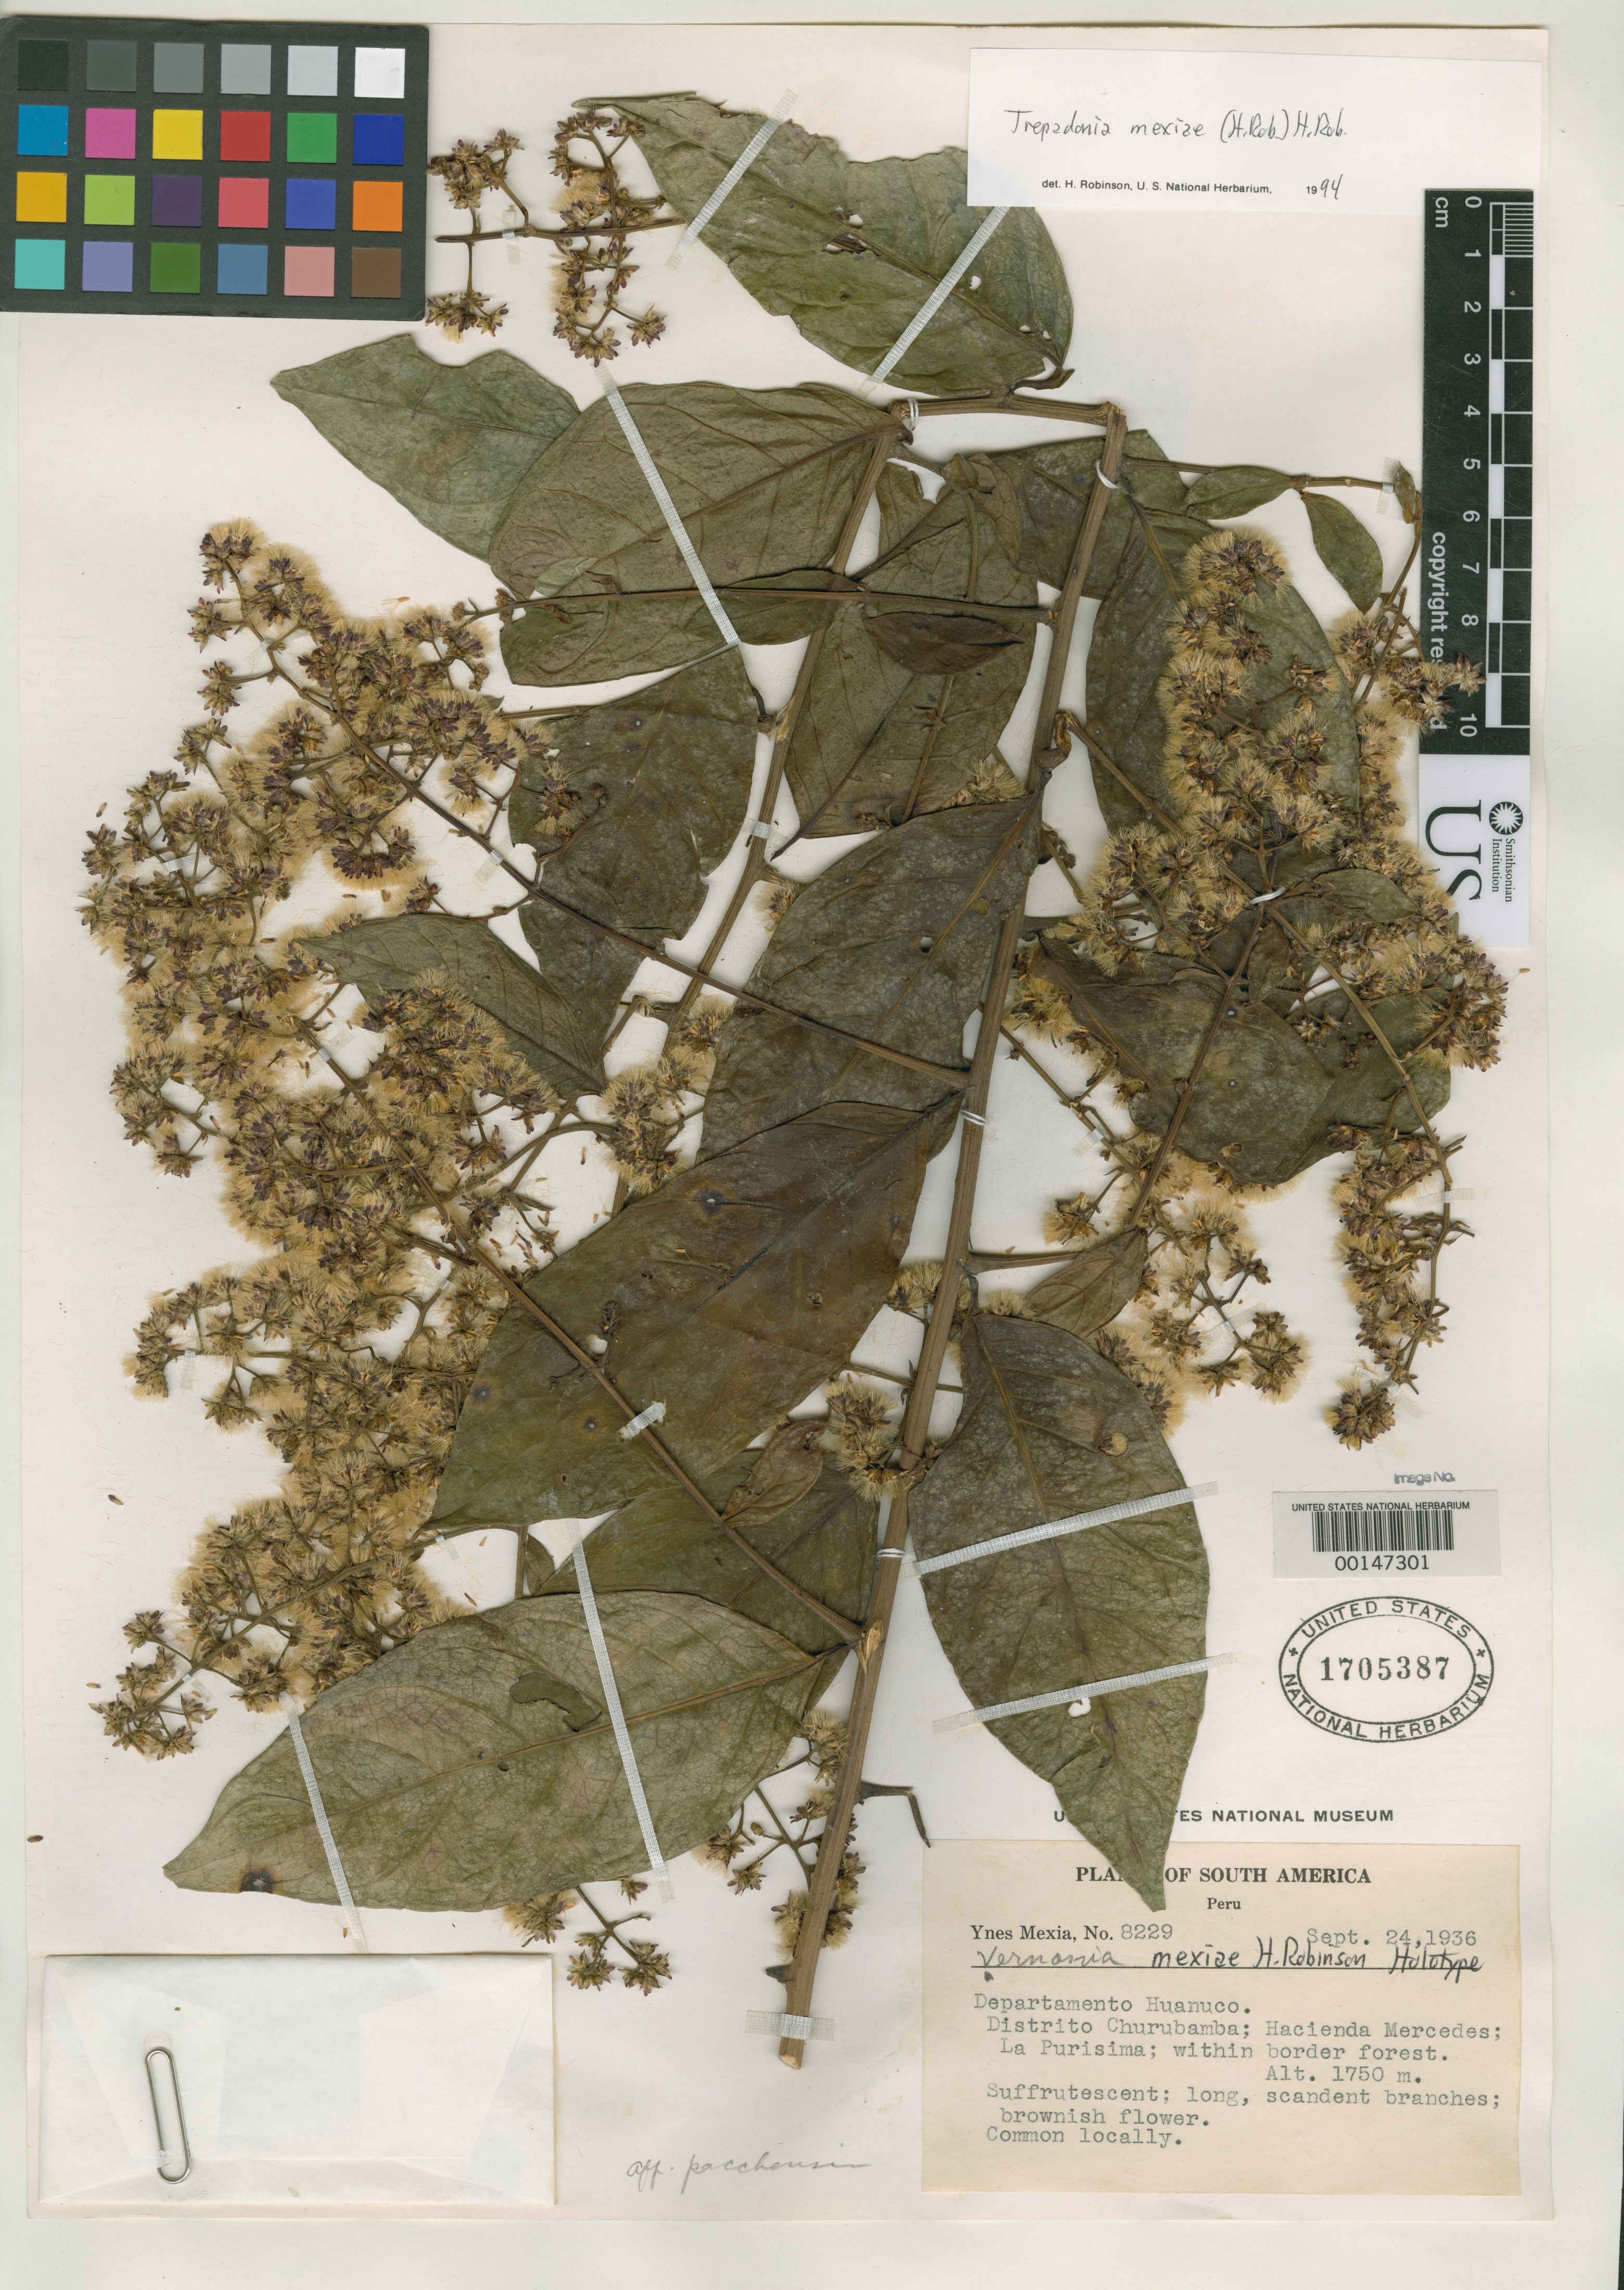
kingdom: Plantae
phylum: Tracheophyta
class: Magnoliopsida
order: Asterales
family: Asteraceae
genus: Vernonia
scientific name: Vernonia mexiae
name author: H. Rob.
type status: Holotype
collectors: Y. Mexia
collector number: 8229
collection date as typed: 24 Sep 1936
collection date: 1936-09-24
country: Peru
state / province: Huánuco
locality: Churubamba [District?], Hacienda Mercedes, La Purísima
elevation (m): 1750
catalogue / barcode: US 1705387